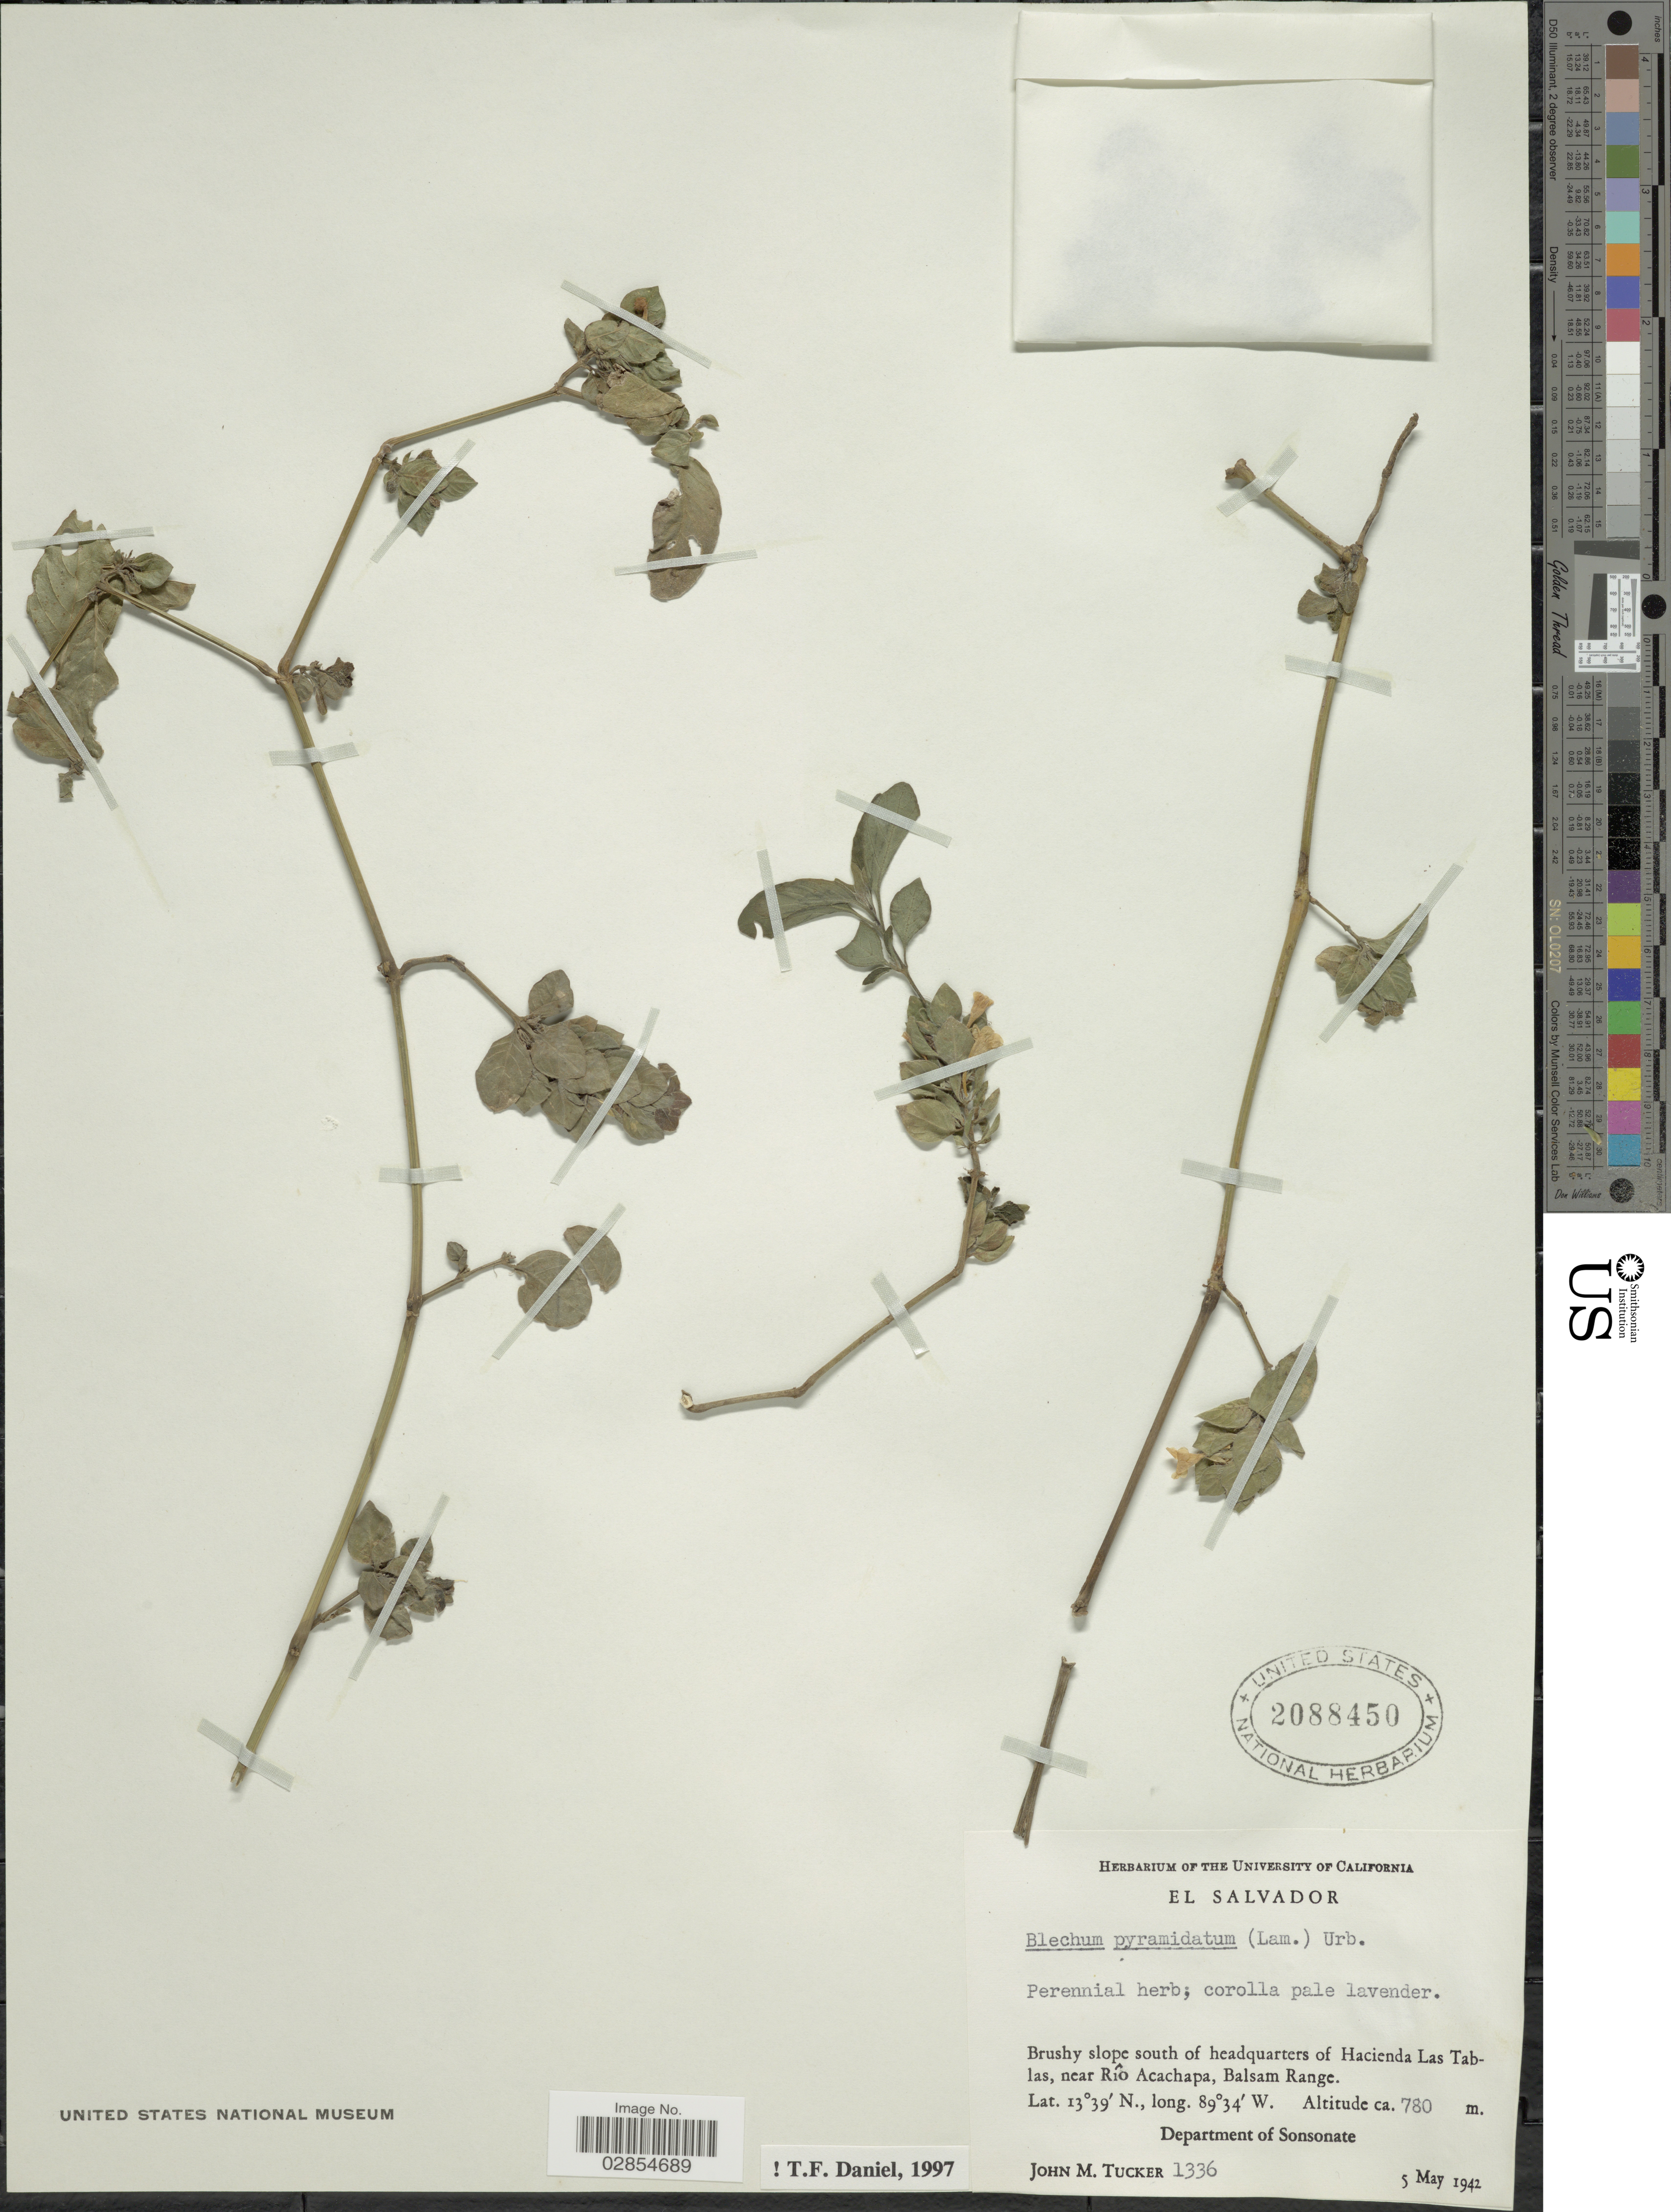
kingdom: Plantae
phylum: Tracheophyta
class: Magnoliopsida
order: Lamiales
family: Acanthaceae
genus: Blechum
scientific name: Blechum pyramidatum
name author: (Lam.) Urb.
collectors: J. M. Tucker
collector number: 1336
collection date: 1942-05-05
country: El Salvador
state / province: Sonsonate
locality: Brushy slope south of headquarters of Hacienda Las Tablas, near Rîo Acachapa, Balsam Range. Department of Sonsonate.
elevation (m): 780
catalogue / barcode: US 2088450